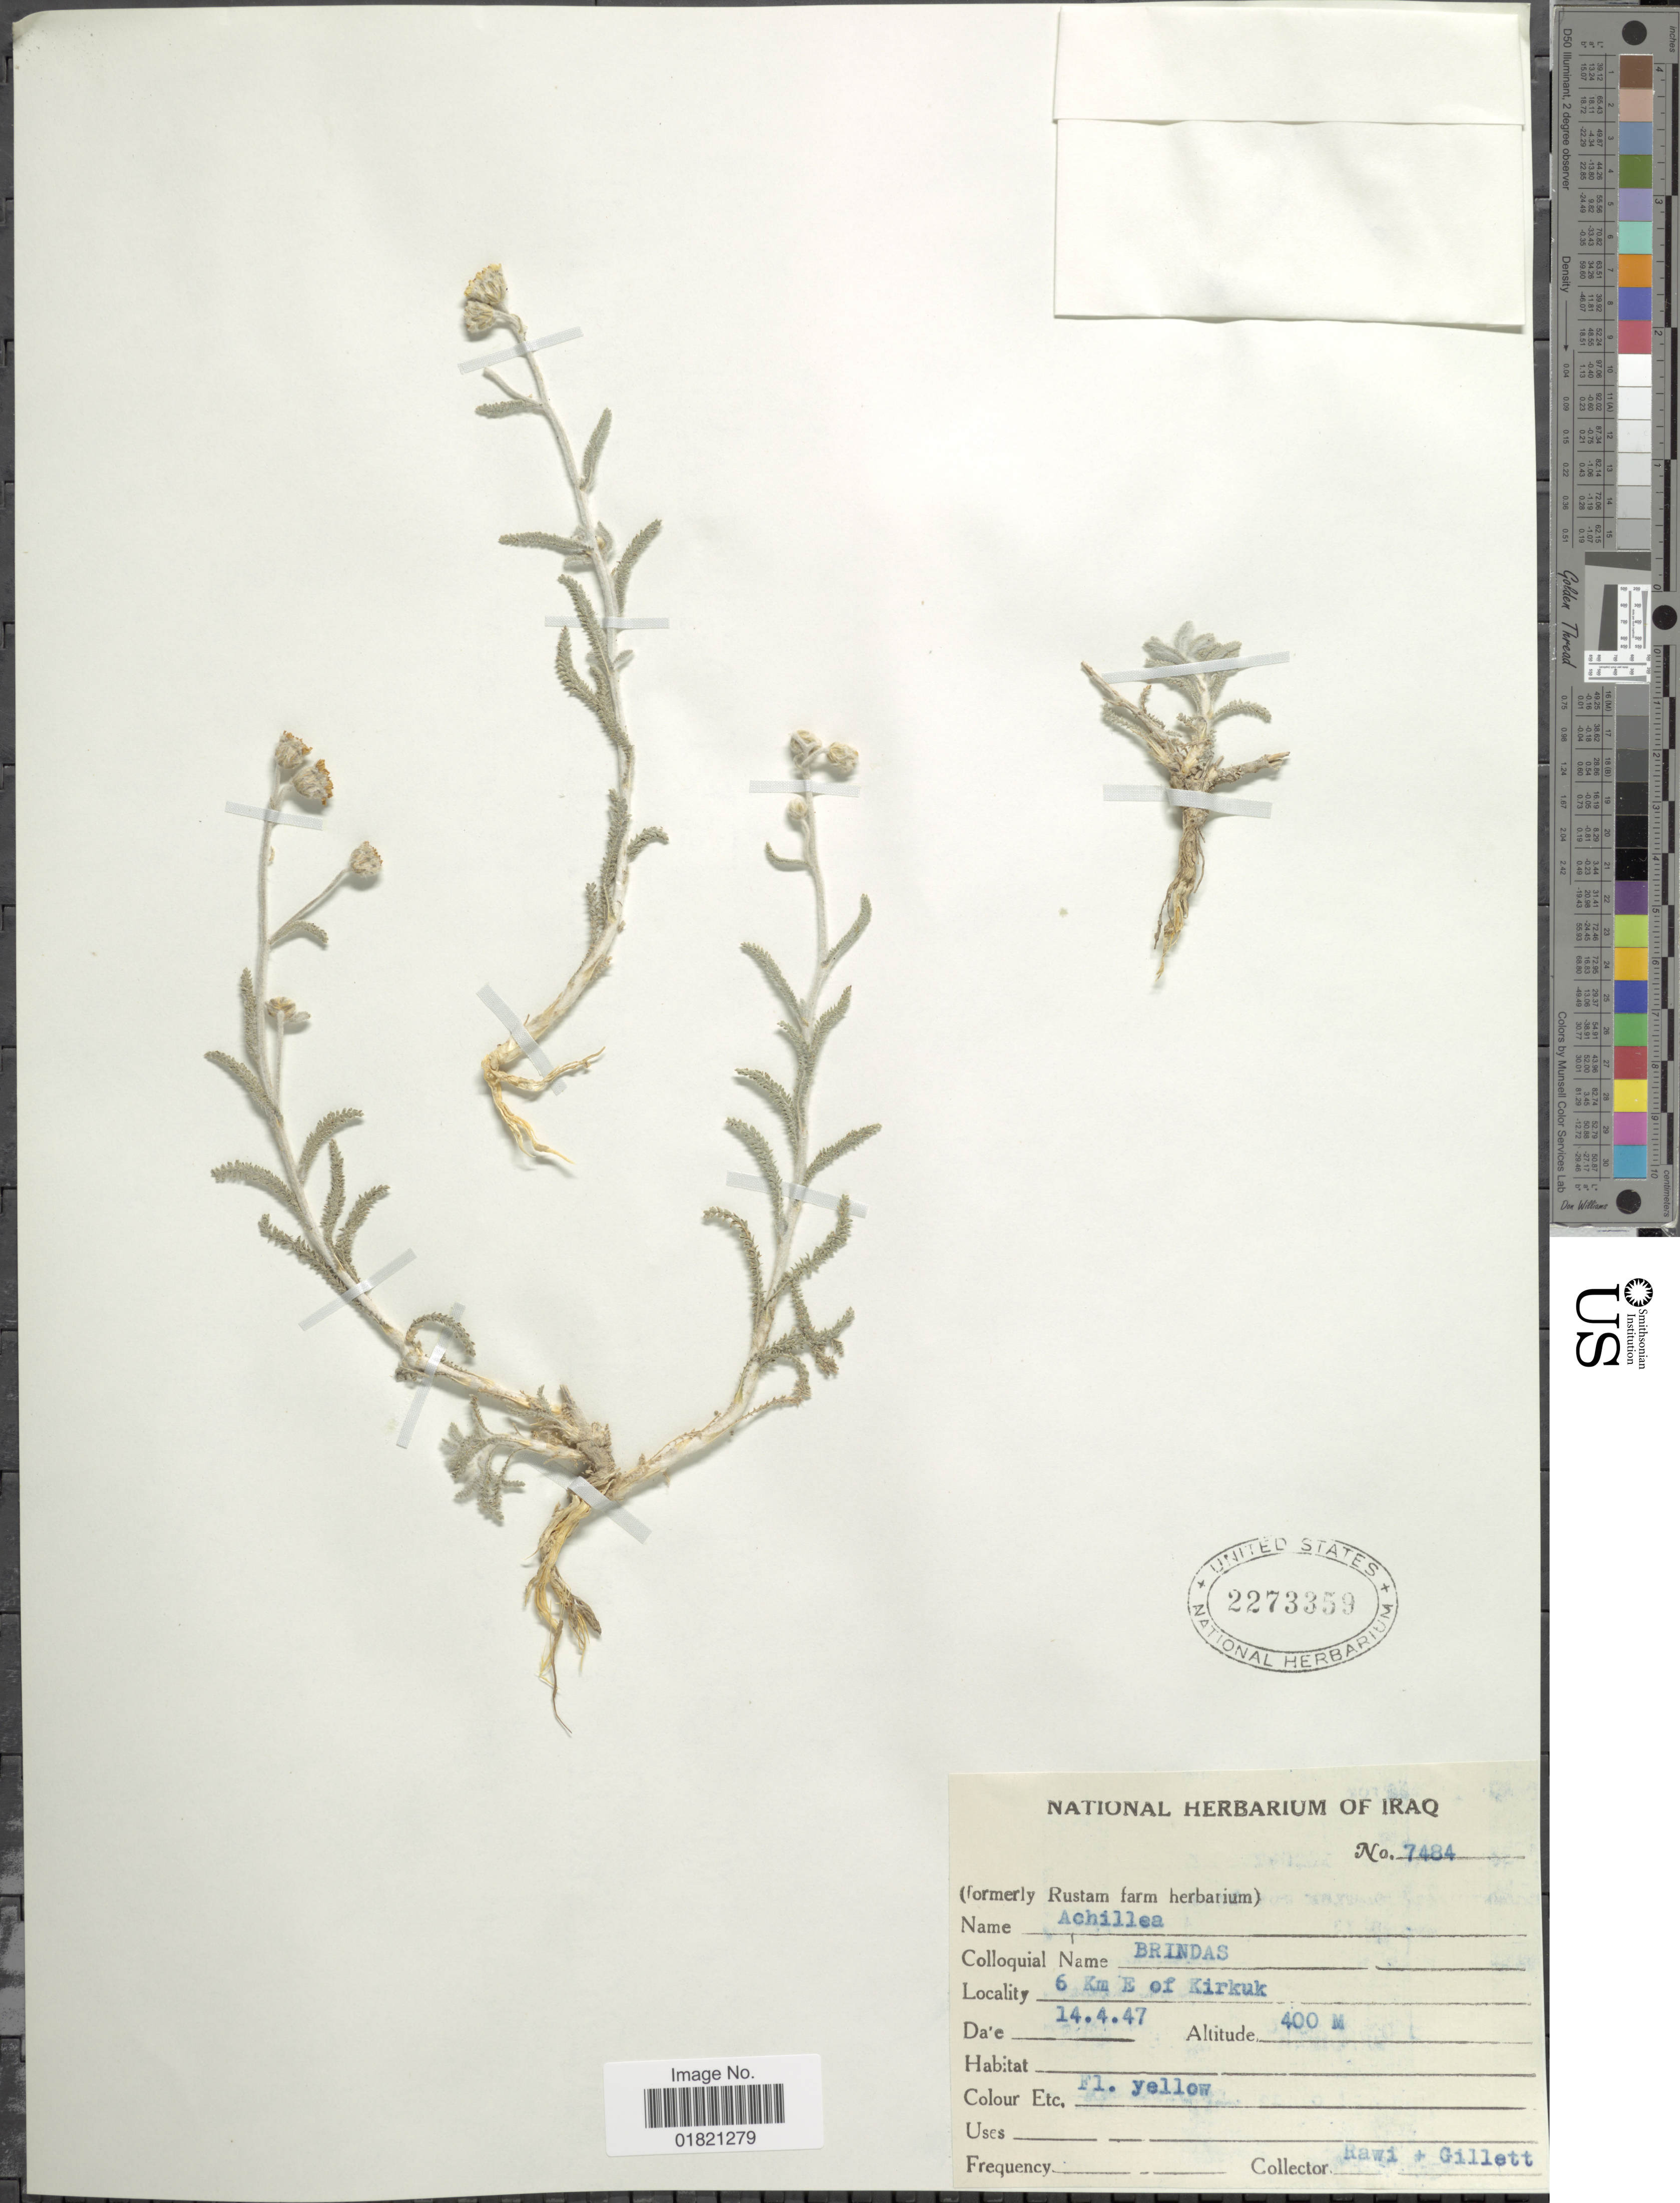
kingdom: Plantae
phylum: Tracheophyta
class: Magnoliopsida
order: Asterales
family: Asteraceae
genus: Achillea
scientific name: Achillea sp.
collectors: -. Rawi & Gillett, --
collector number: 7484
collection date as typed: Transcribed d/m/y: 14/4/47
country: Iraq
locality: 6 Km E of Kirkuk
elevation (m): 400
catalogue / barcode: US 2273359